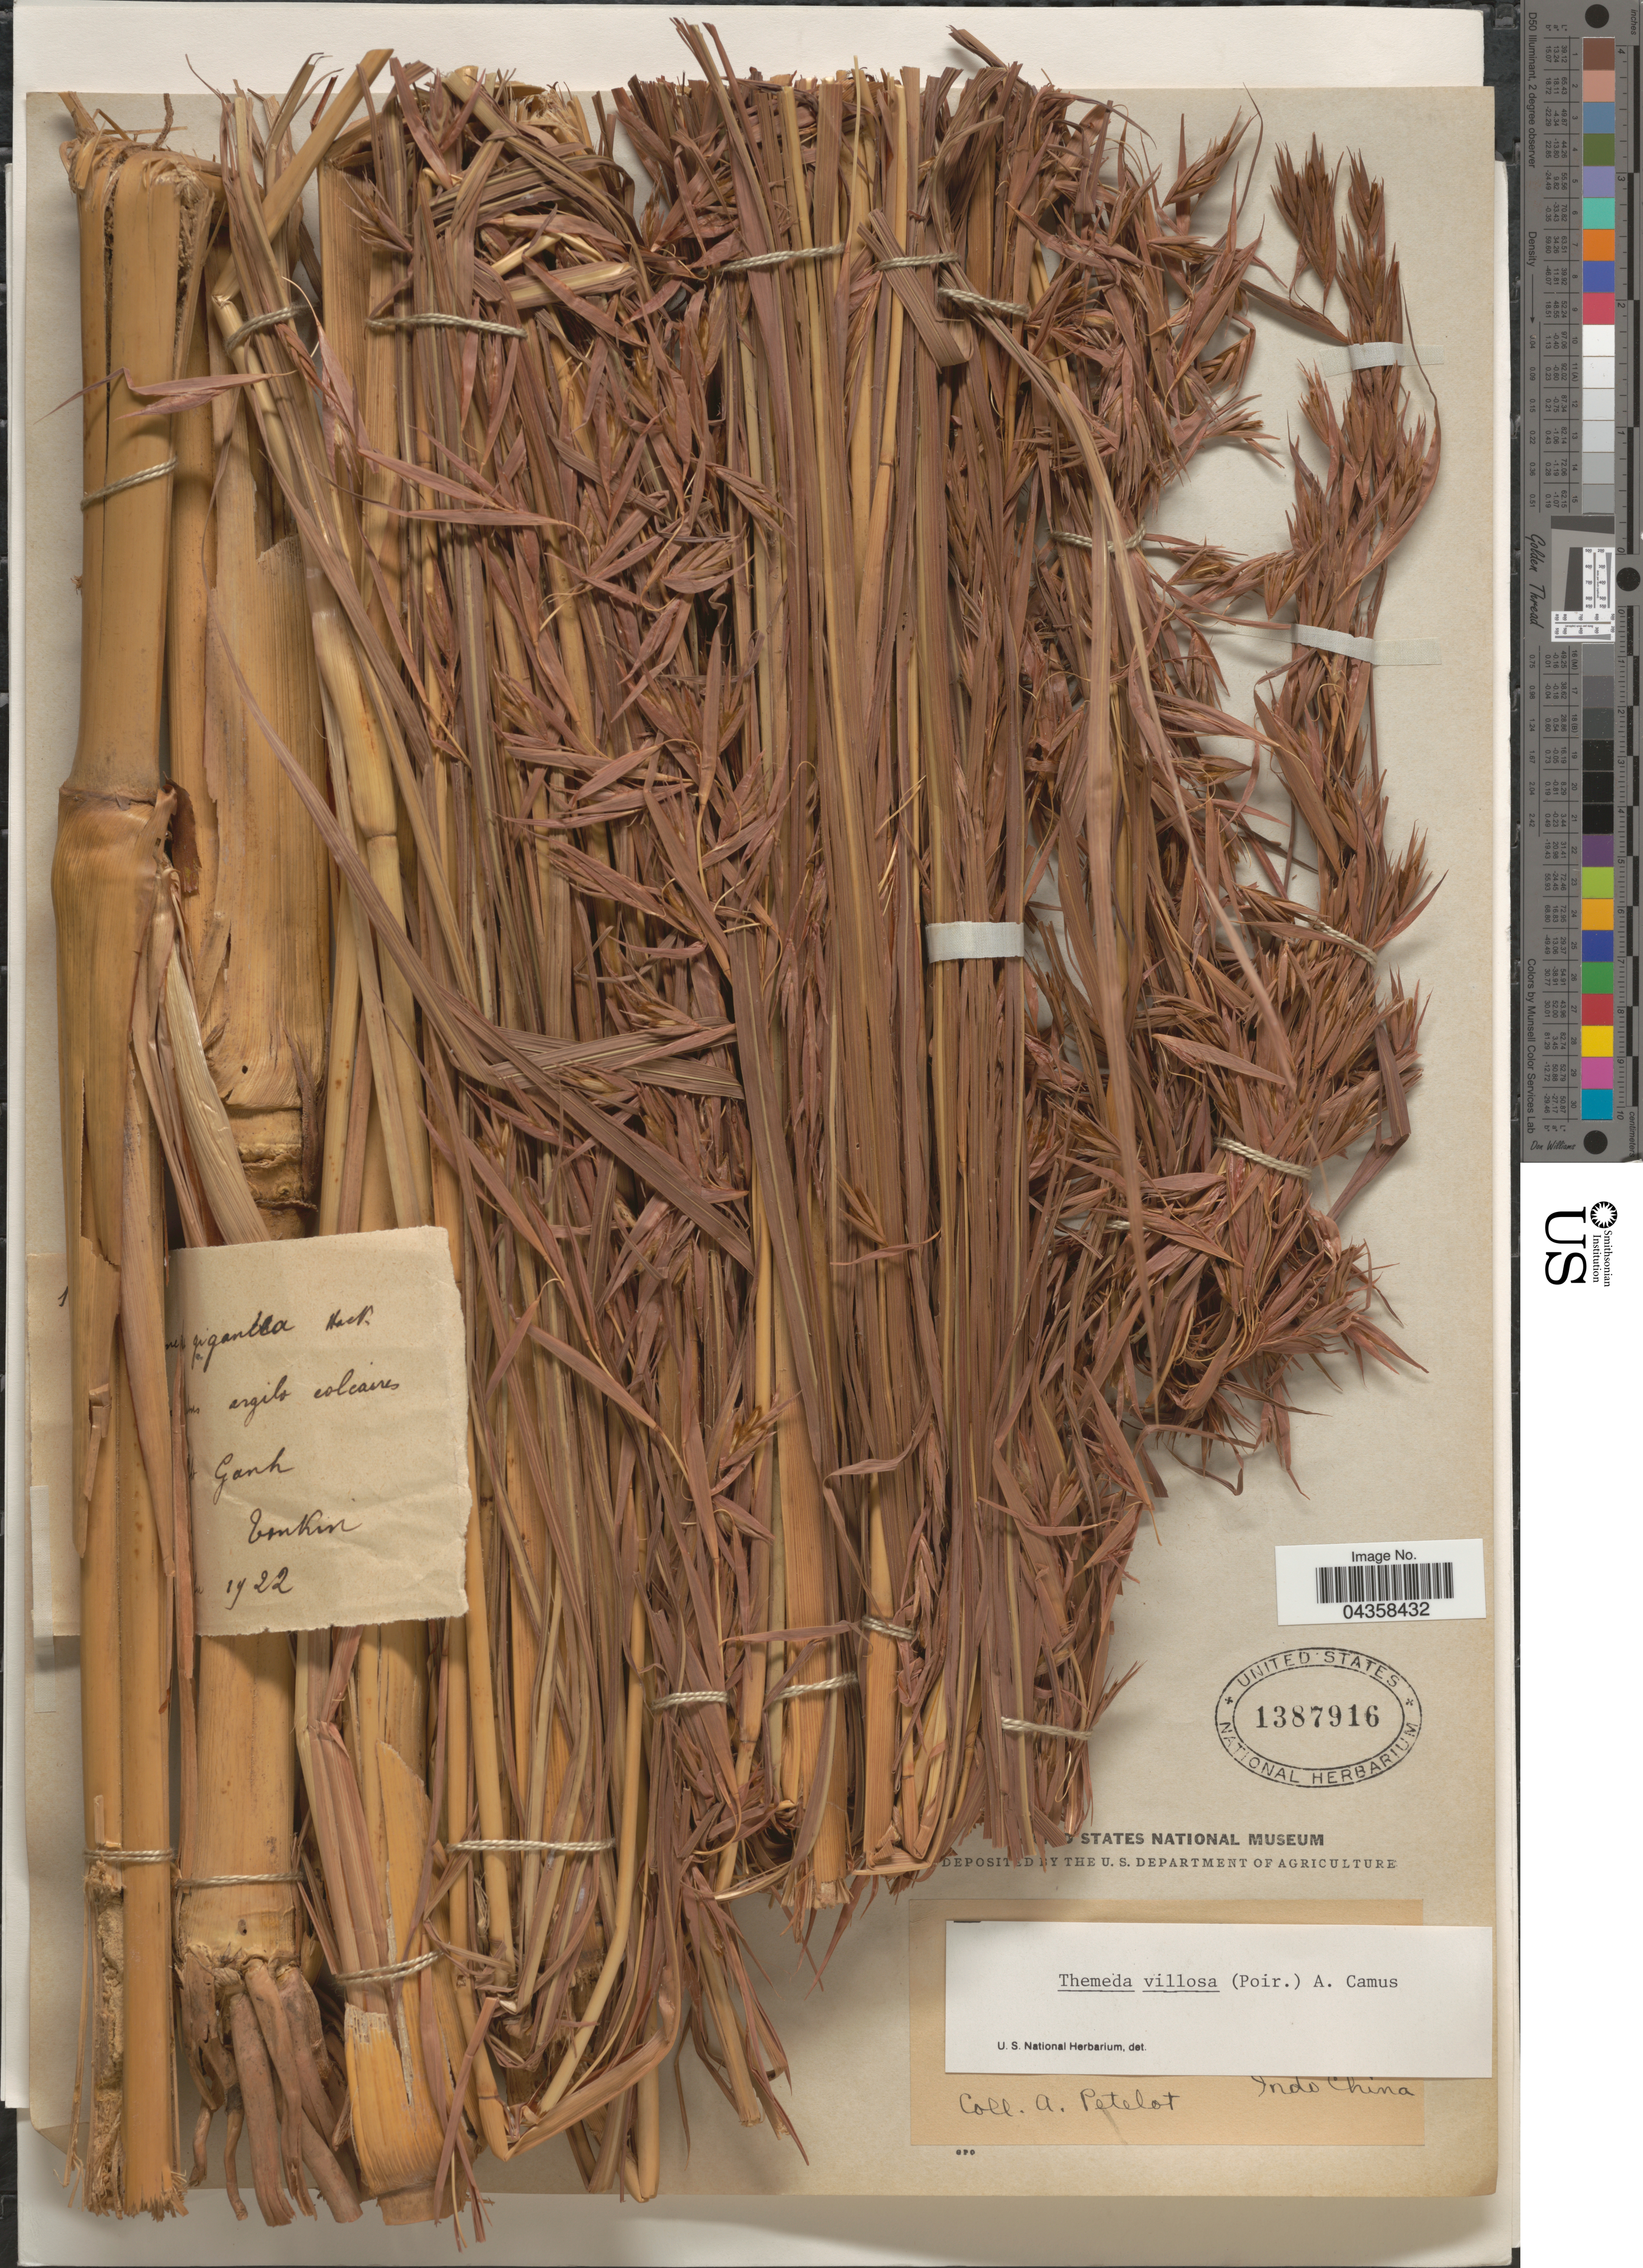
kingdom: Plantae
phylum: Tracheophyta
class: Liliopsida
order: Poales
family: Poaceae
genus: Themeda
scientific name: Themeda villosa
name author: (Lam.) A. Camus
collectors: A. Petelot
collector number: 1!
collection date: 1922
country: Vietnam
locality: [illegible text] Ganh. Tonkin. Indo China.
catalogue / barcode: US 1387916